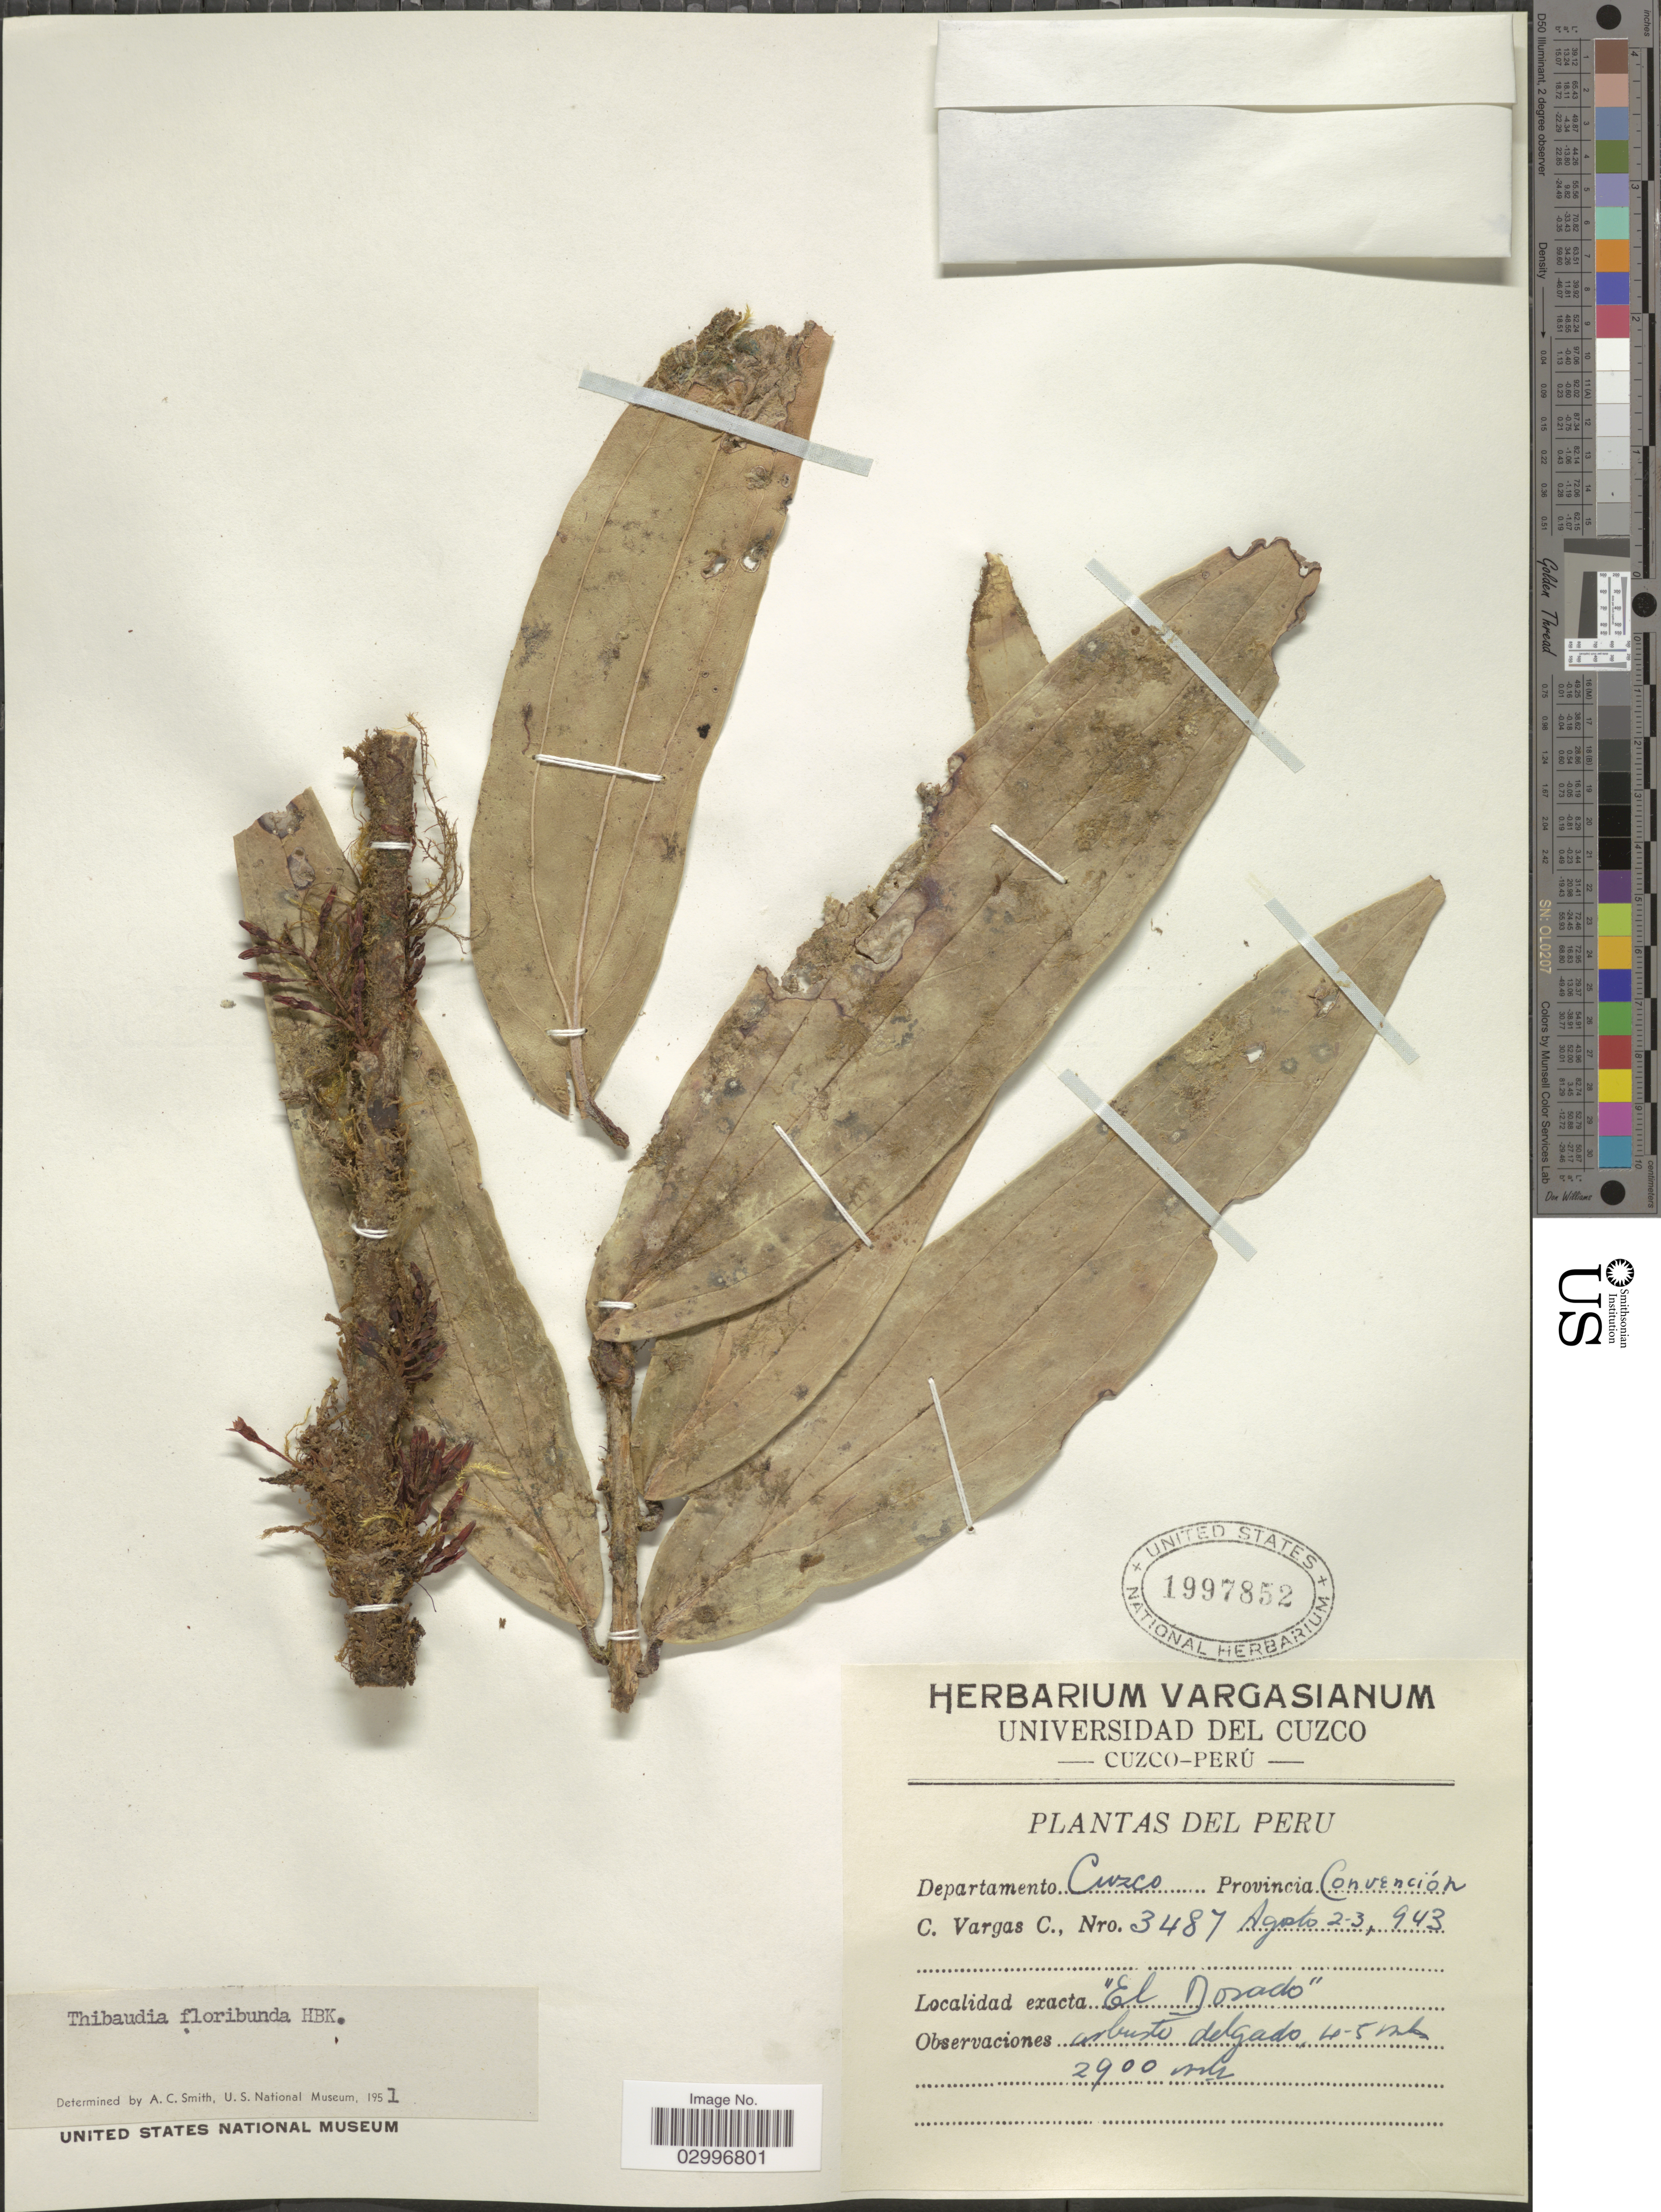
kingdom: Plantae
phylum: Tracheophyta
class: Magnoliopsida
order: Ericales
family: Ericaceae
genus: Thibaudia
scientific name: Thibaudia floribunda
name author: Kunth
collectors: C. Vargas Calderón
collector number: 3487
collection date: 1943-08-02/1943-08-03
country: Peru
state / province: Cusco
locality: Departamento Cuzco. Provincia Convención. 'El Dorado'.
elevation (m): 2900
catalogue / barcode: US 1997852